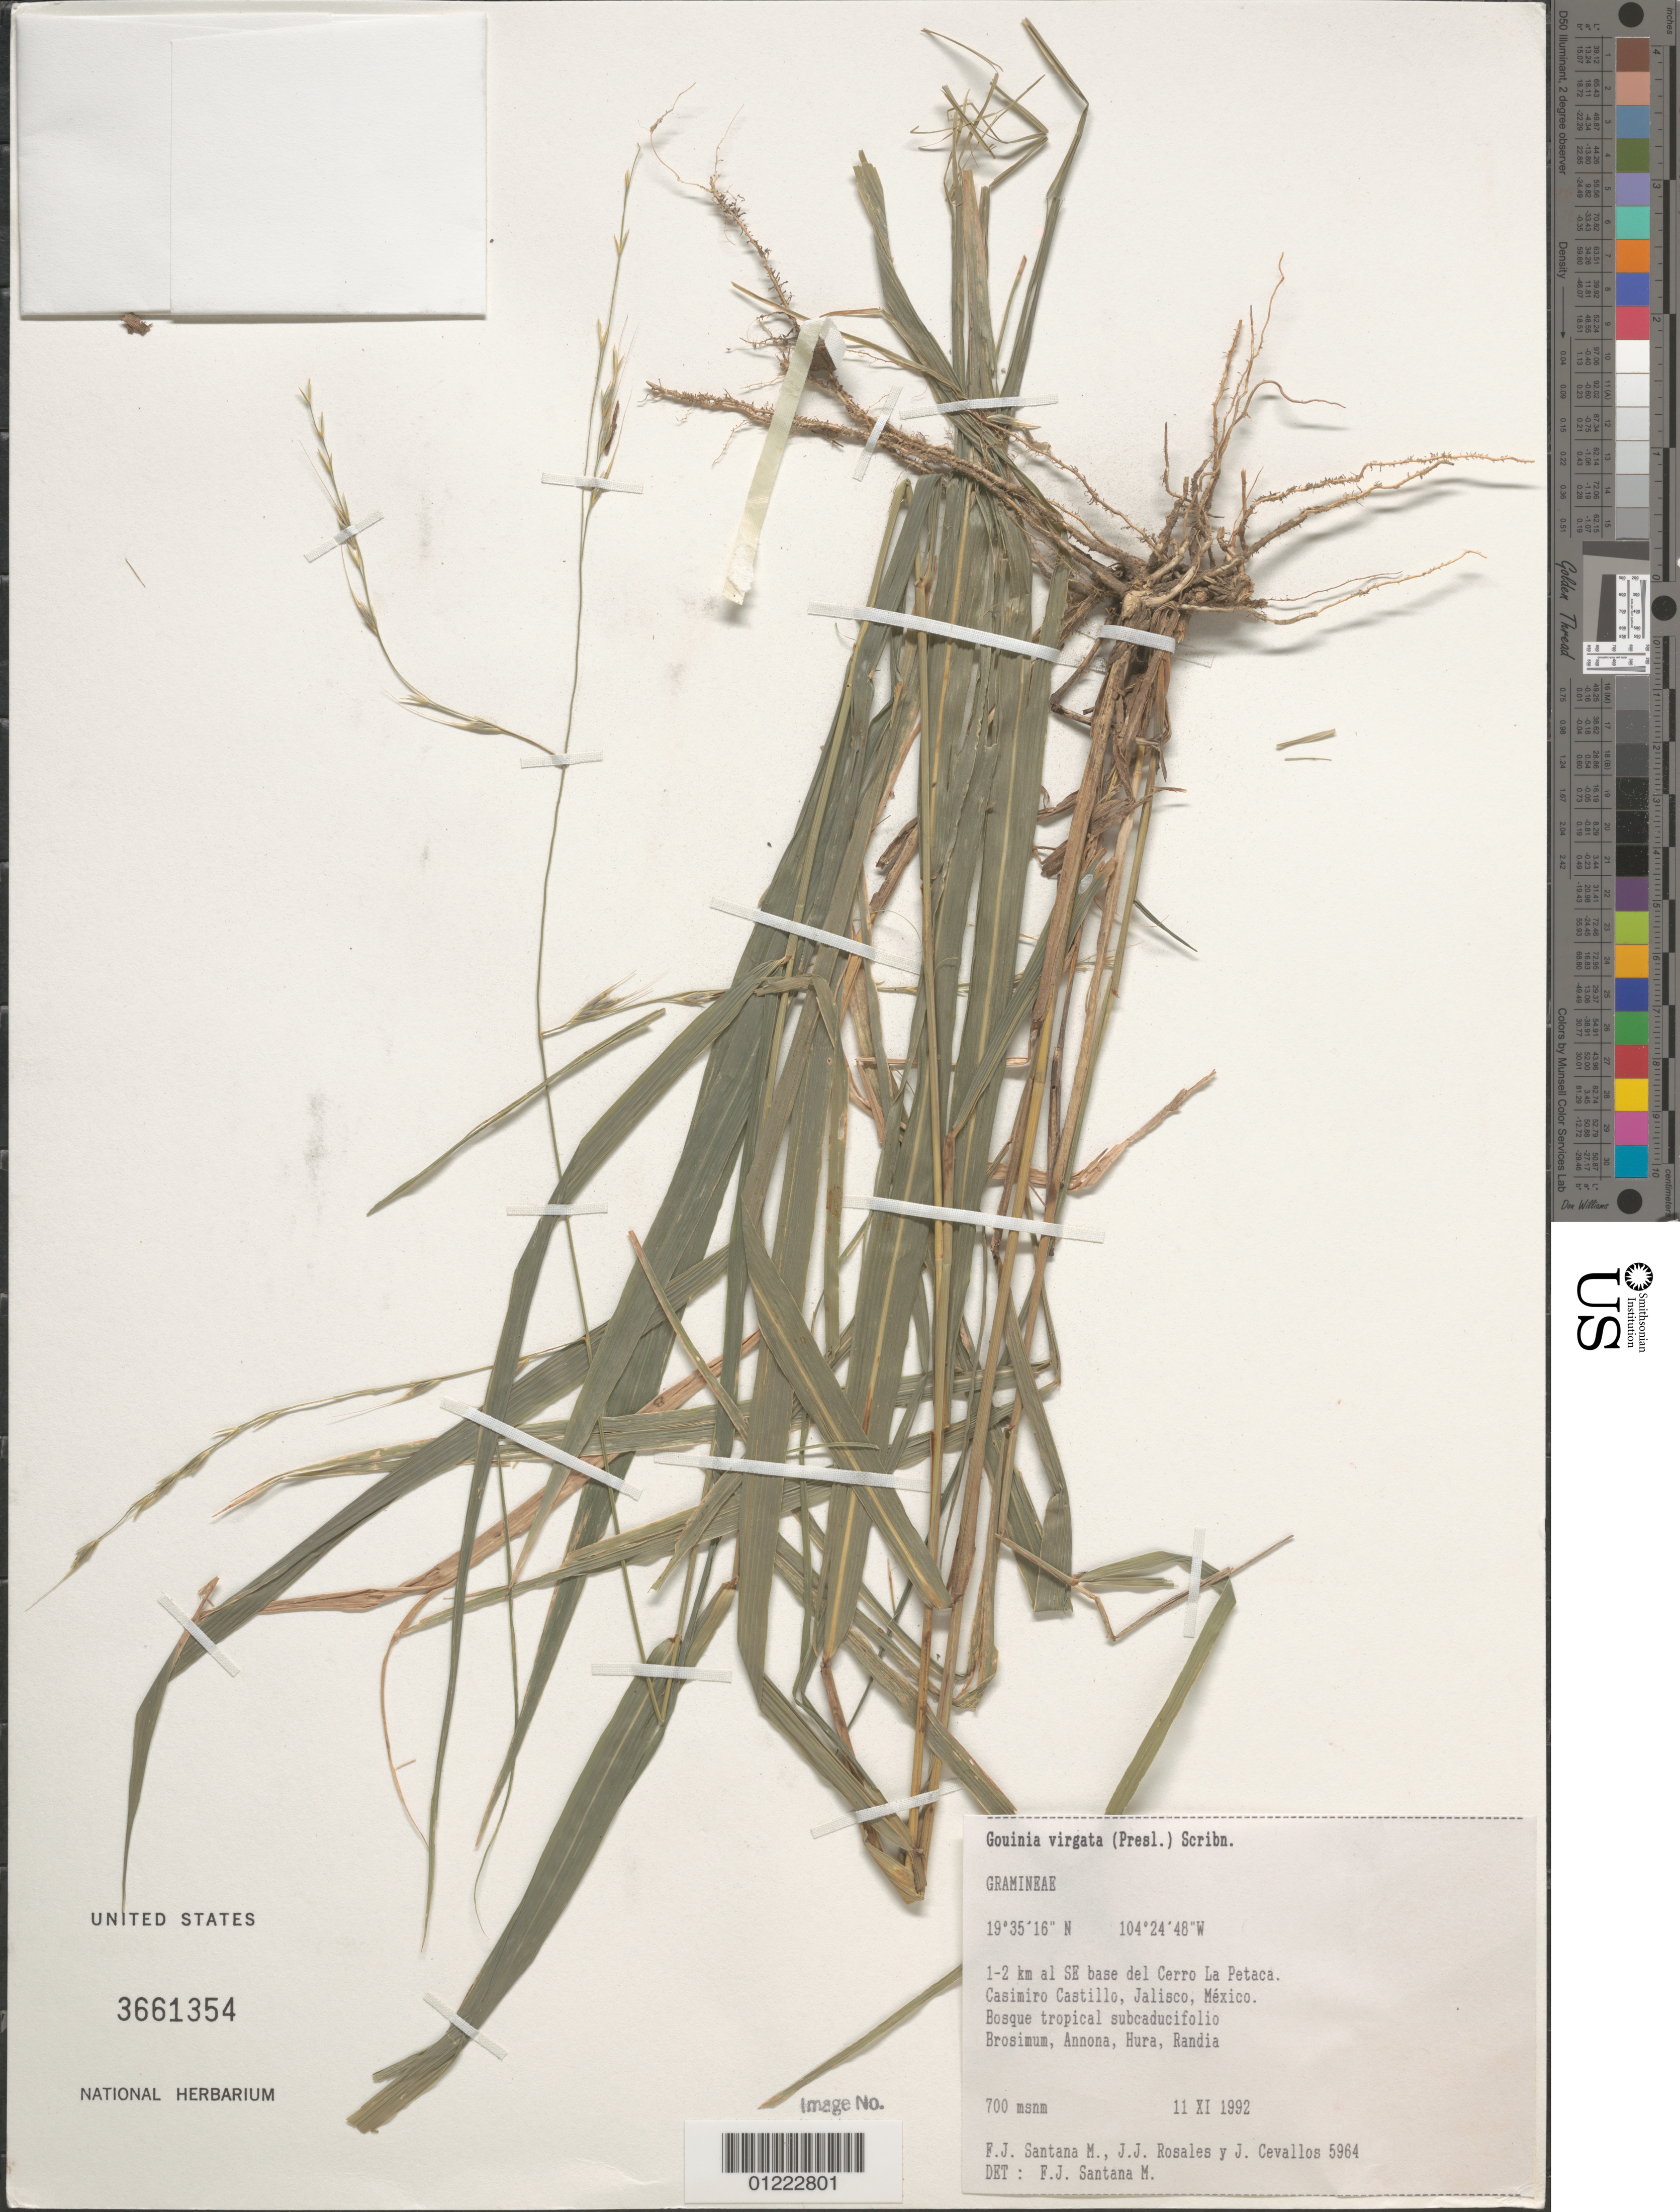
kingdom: Plantae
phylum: Tracheophyta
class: Liliopsida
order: Poales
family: Poaceae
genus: Gouinia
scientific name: Gouinia virgata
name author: (J. Presl) Scribn.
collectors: F. J. Santana M., J. J. Rosales & J. Cevallos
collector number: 5964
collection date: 1992-11-11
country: Mexico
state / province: Jalisco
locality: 1-2 km al SE base del Cerro La Petaca. Casimiro Castillo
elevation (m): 700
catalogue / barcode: US 3661354